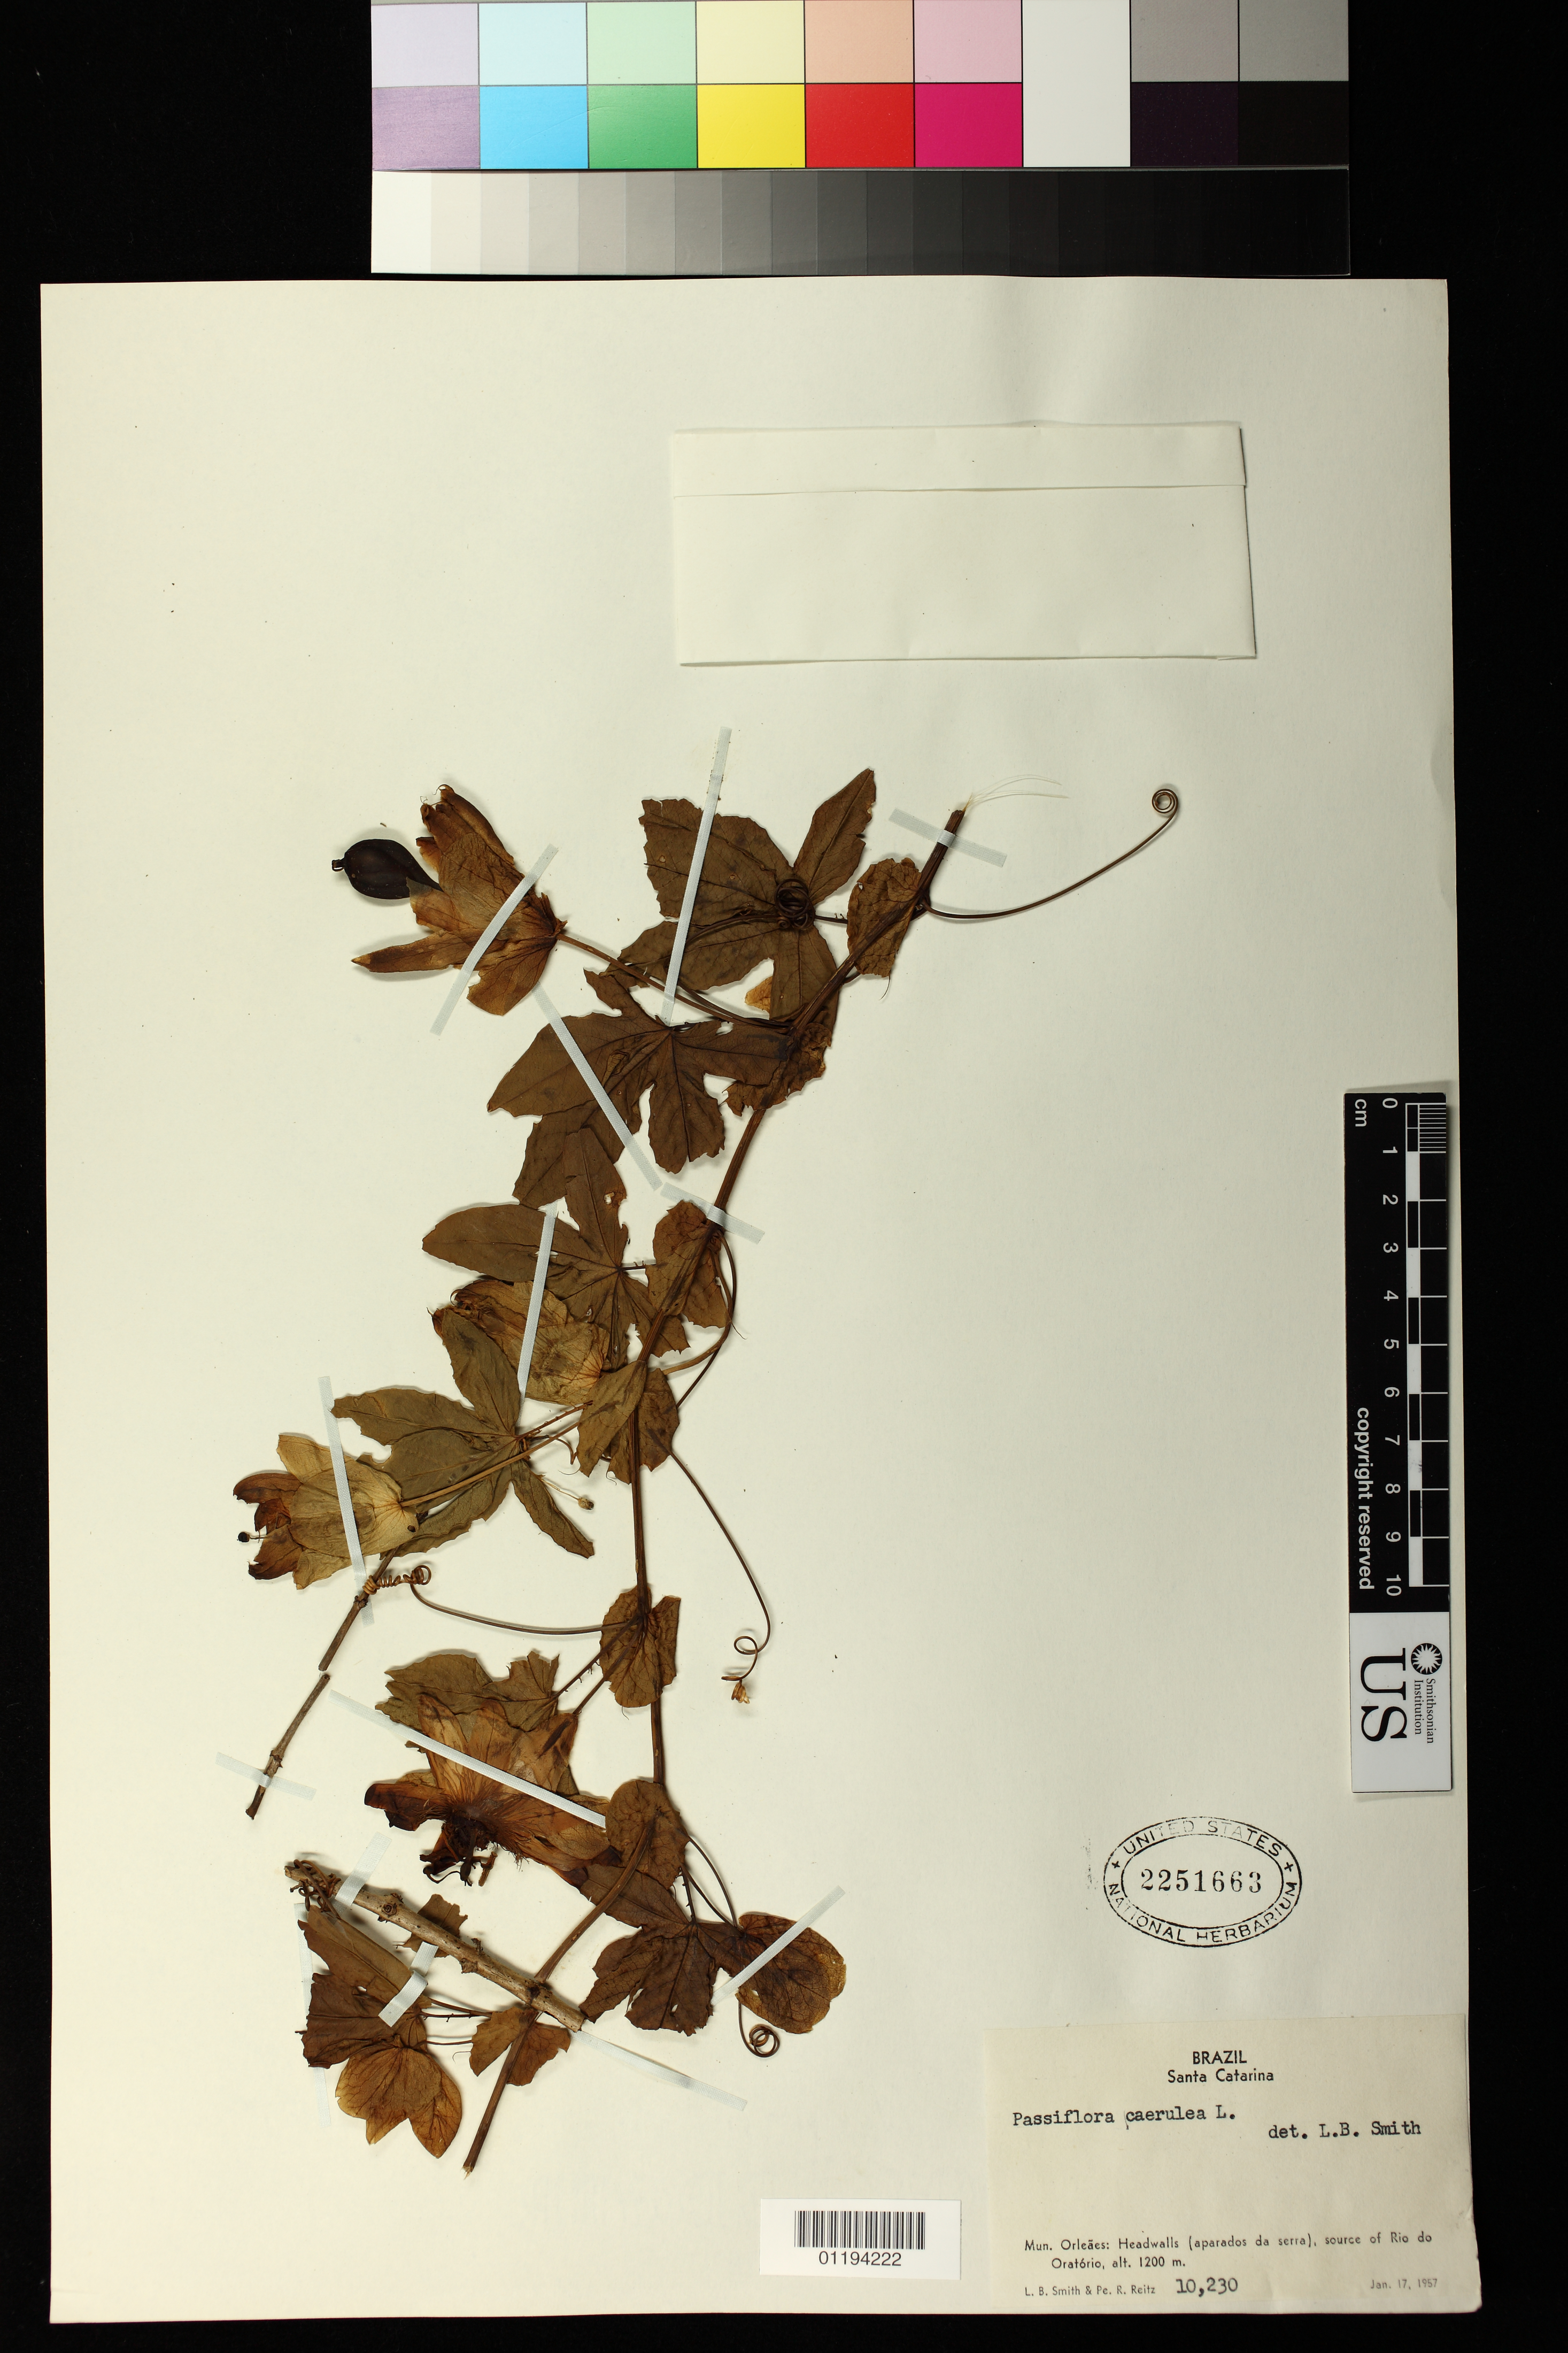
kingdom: Plantae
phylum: Tracheophyta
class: Magnoliopsida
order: Malpighiales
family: Passifloraceae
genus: Passiflora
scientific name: Passiflora caerulea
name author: L.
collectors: L. Smith & R. Reitz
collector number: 10230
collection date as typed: Jan 17 1957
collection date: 1957-01-17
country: Brazil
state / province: Santa Catarina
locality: Mun. Orleaes: Headwalls (aparados de serra), source of Rio do Ortorio.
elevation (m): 1200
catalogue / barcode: US 2251663